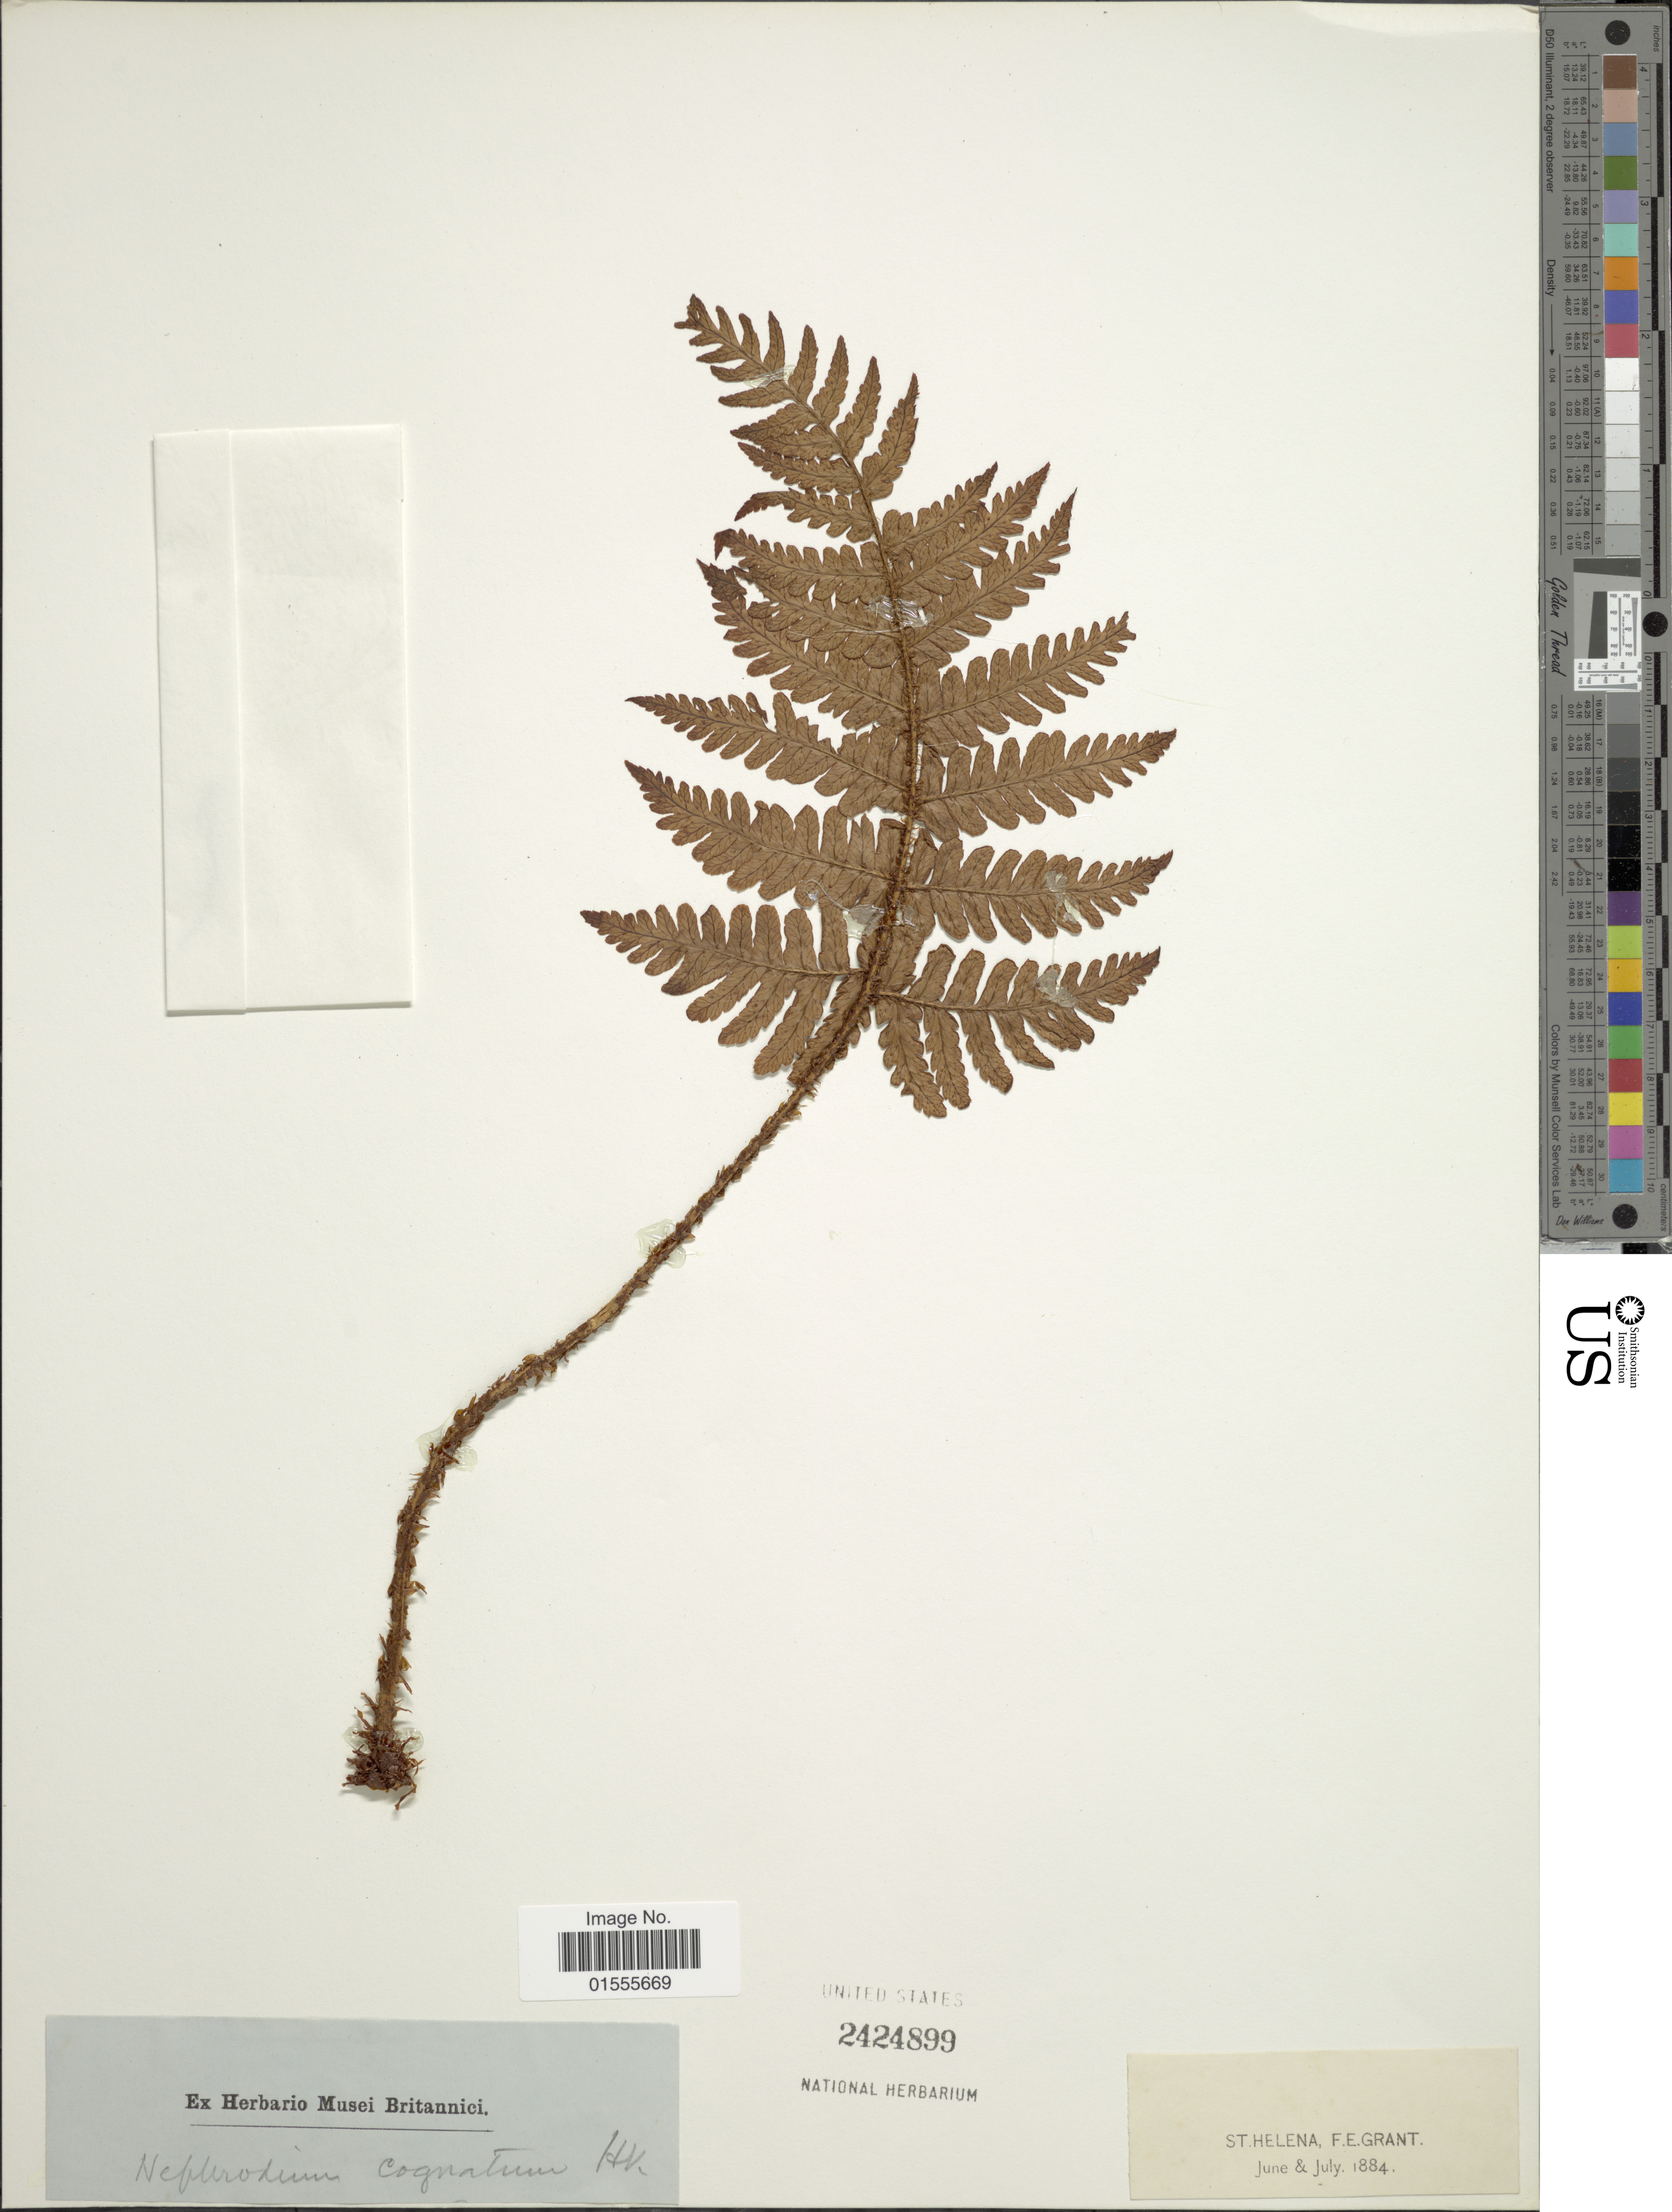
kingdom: Plantae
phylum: Tracheophyta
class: Polypodiopsida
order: Polypodiales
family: Dryopteridaceae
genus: Dryopteris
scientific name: Dryopteris cognata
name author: (C. Presl) Kuntze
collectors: F. Grant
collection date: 1884-06/1884-07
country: St. Helena Islands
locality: St. Helena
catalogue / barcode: US 2424899